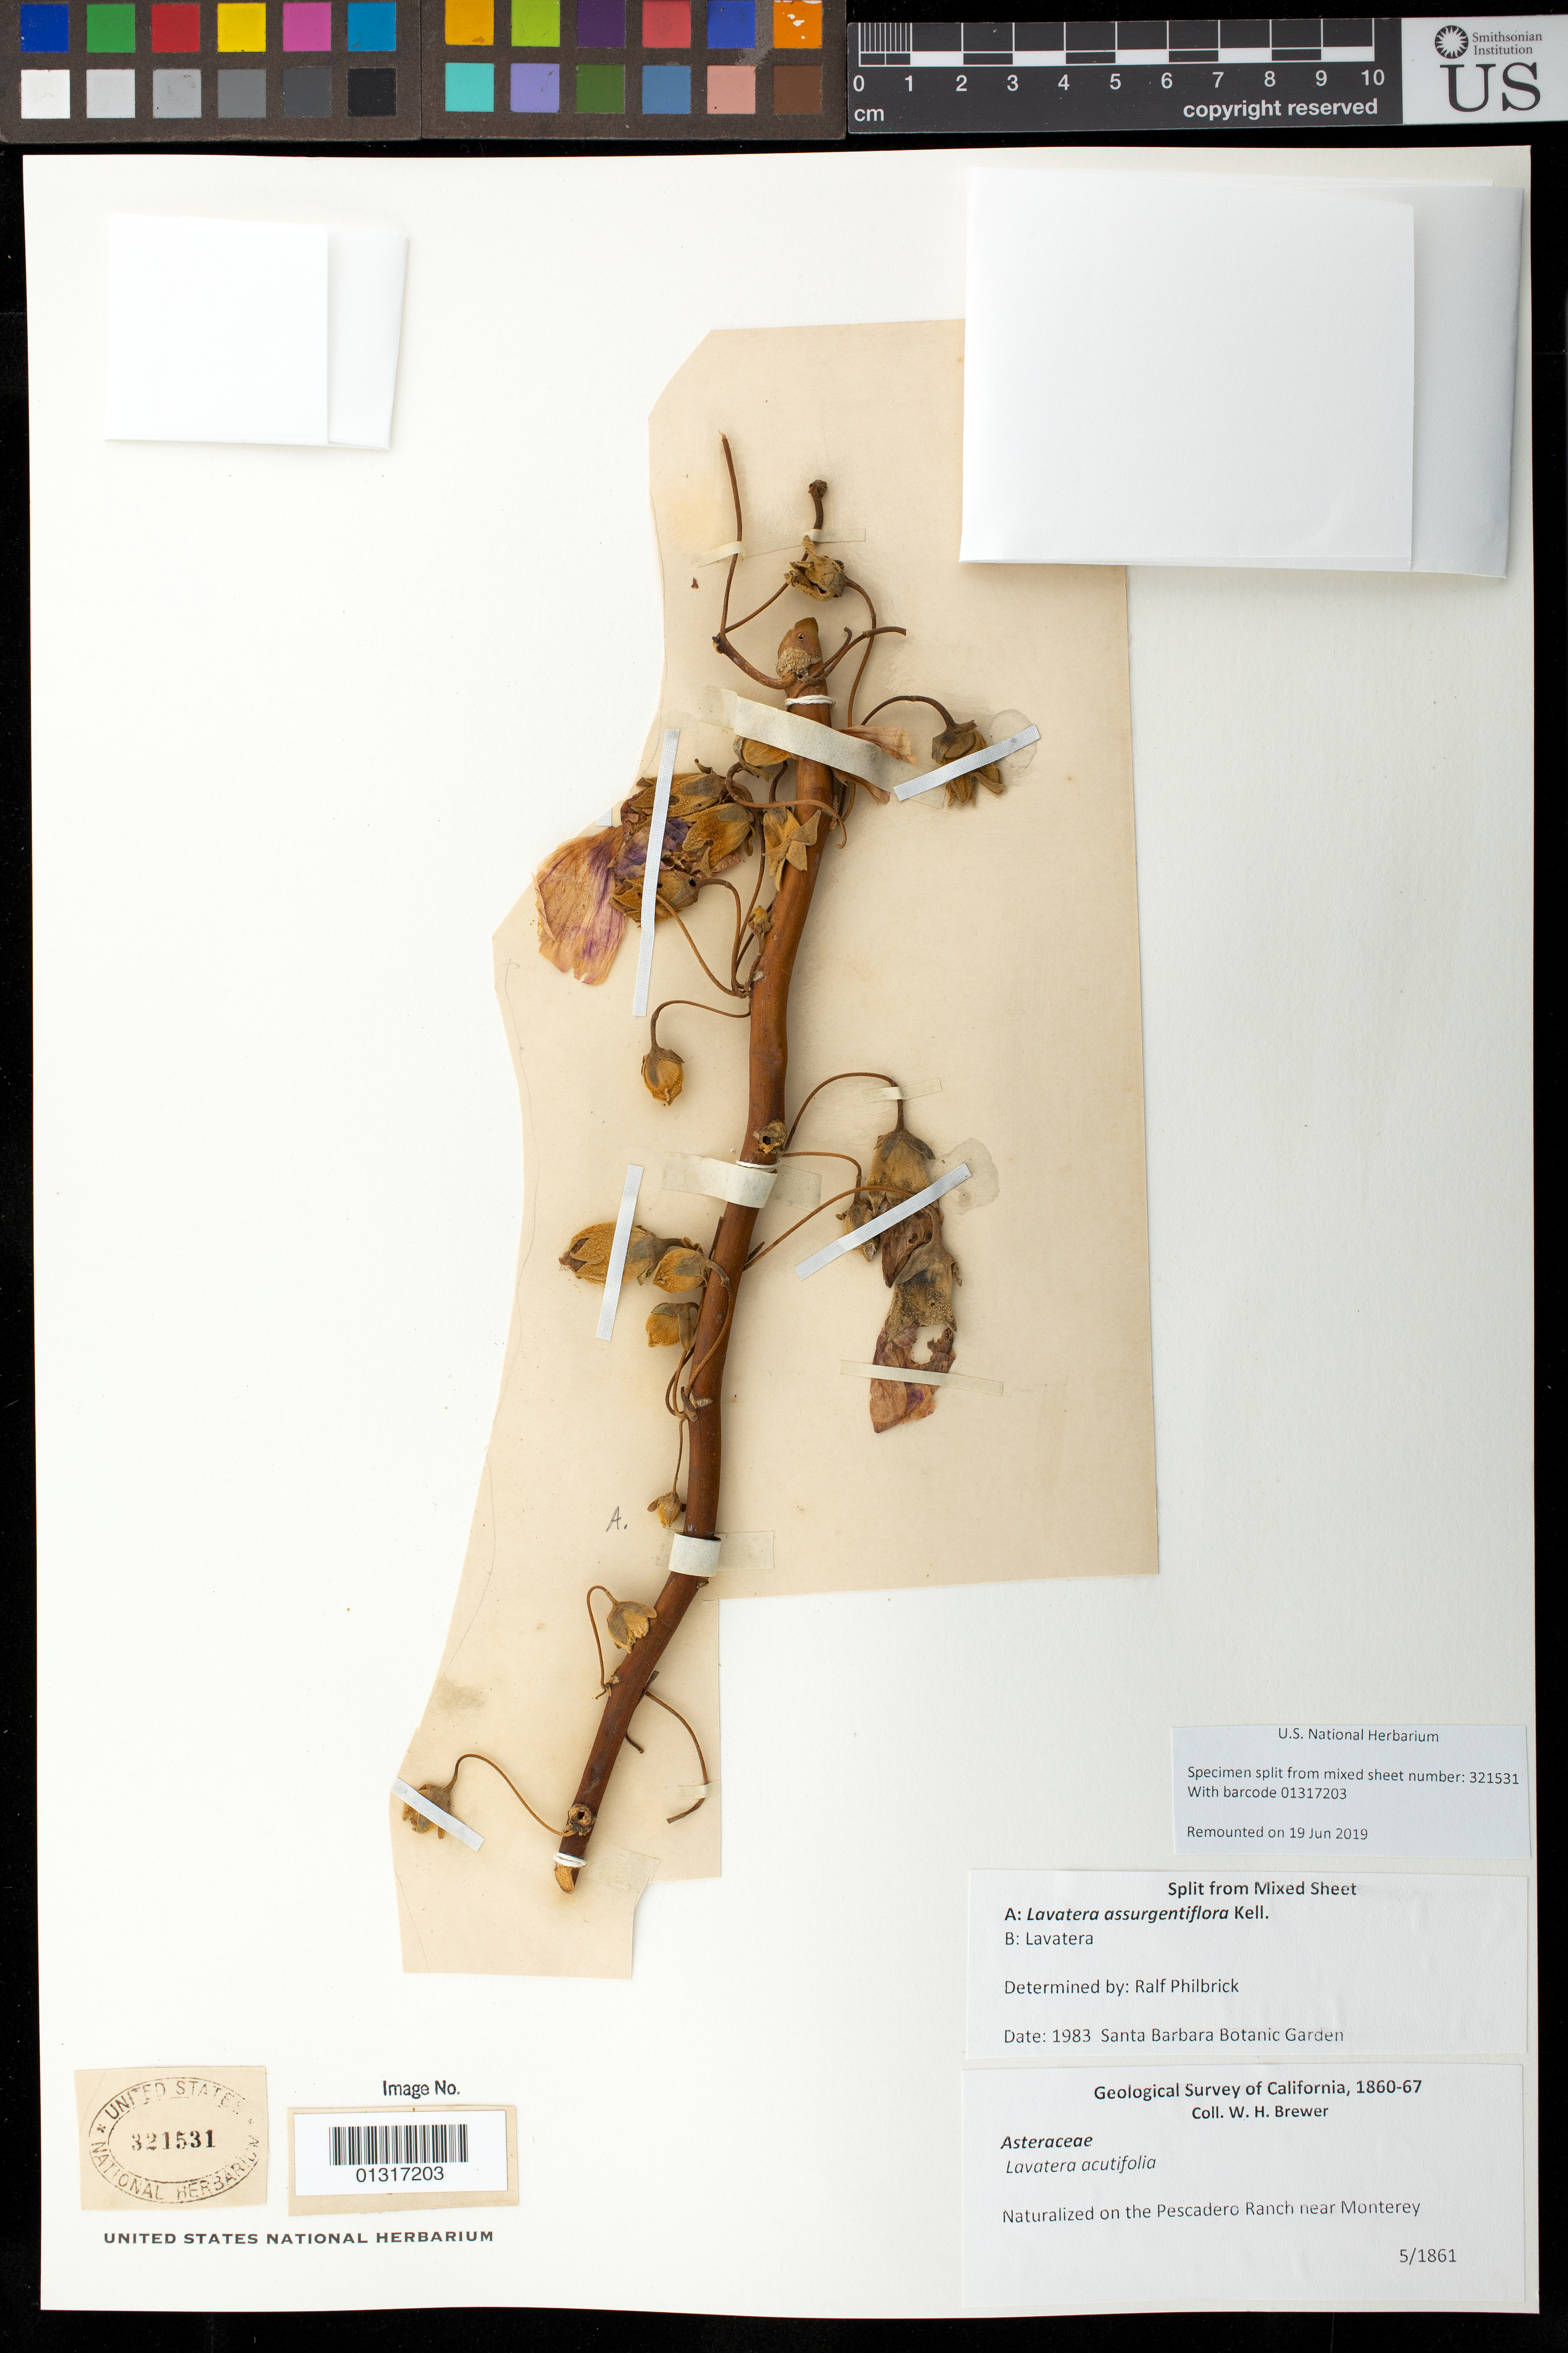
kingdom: Plantae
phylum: Tracheophyta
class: Magnoliopsida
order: Malvales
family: Malvaceae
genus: Lavatera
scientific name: Lavatera sp.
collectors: W. H. Brewer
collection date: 1861-05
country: United States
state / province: California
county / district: Monterey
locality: Naturalized on the Pescadero Ranch, near Monterey.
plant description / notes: Specimen split from mixed sheet number 321531. Remounted 19 Jun 2019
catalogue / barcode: US 321531